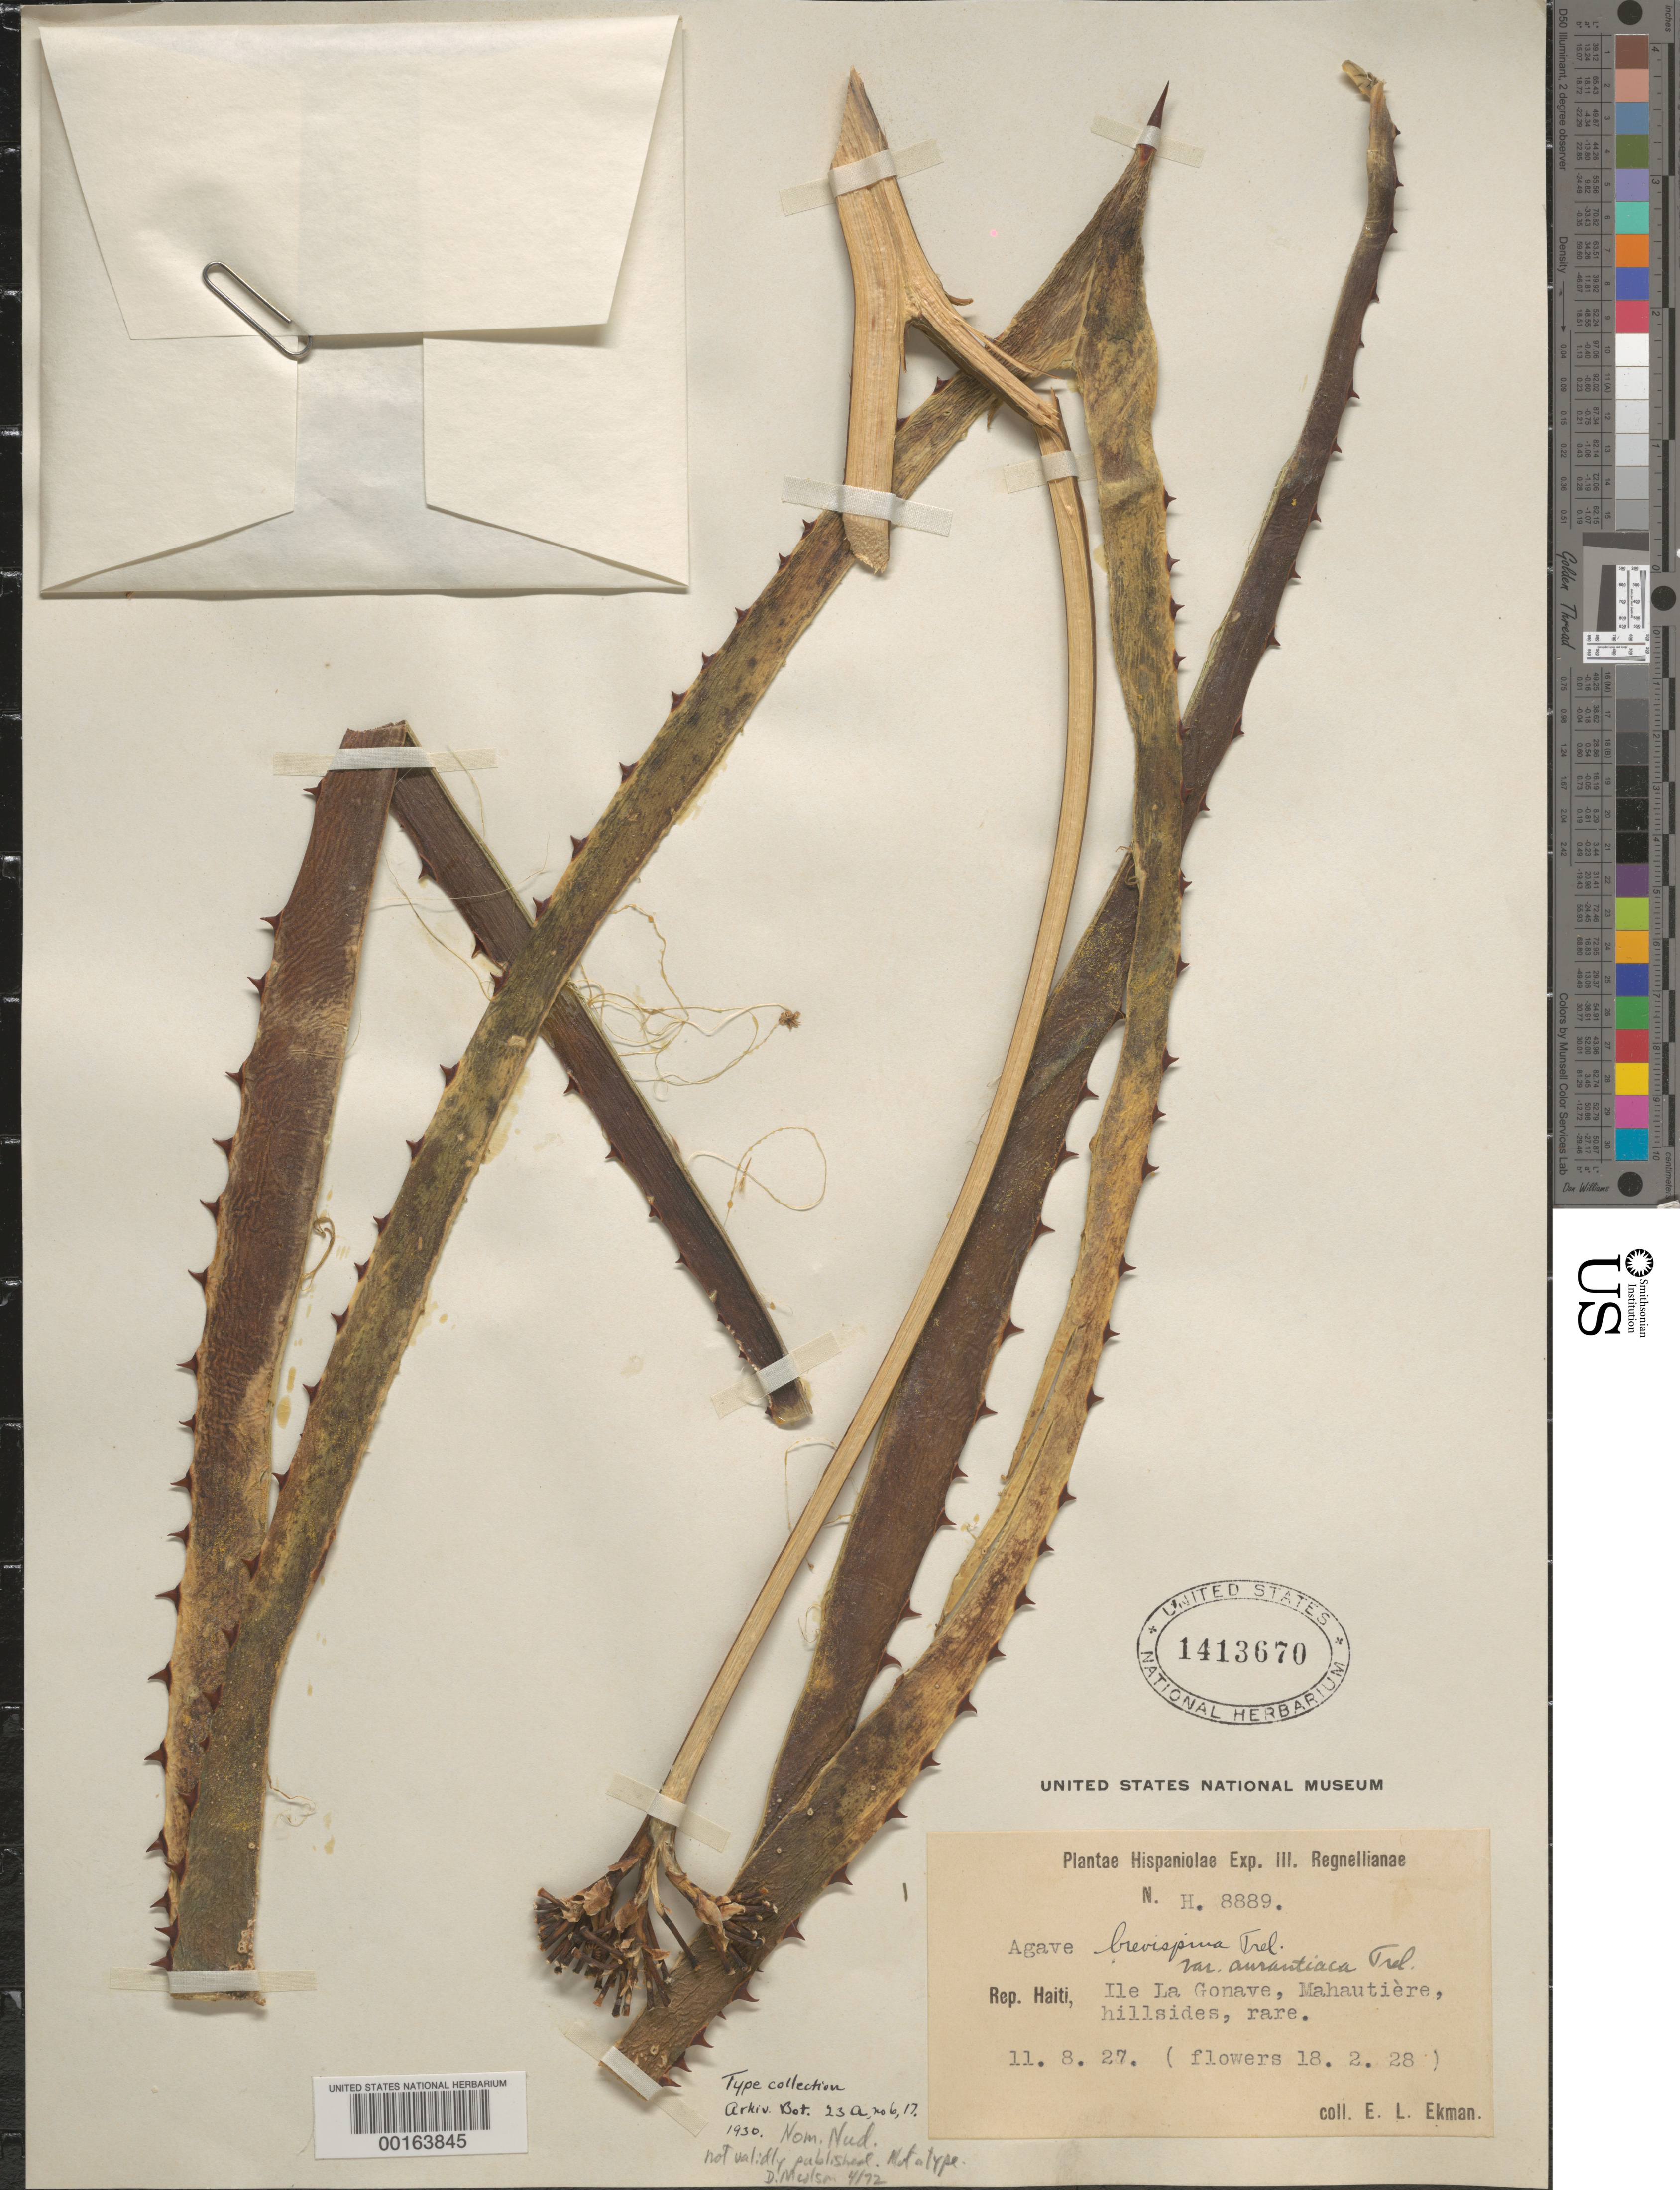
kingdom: Plantae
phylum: Tracheophyta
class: Liliopsida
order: Asparagales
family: Asparagaceae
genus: Agave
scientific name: Agave brevispina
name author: Trel.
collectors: E. L. Ekman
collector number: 8889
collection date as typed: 11 Aug 1927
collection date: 1927-08-11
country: Haiti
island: Hispaniola Island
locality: Ile la gonave, mahautiere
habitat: Hillsides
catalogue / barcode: US 1413670